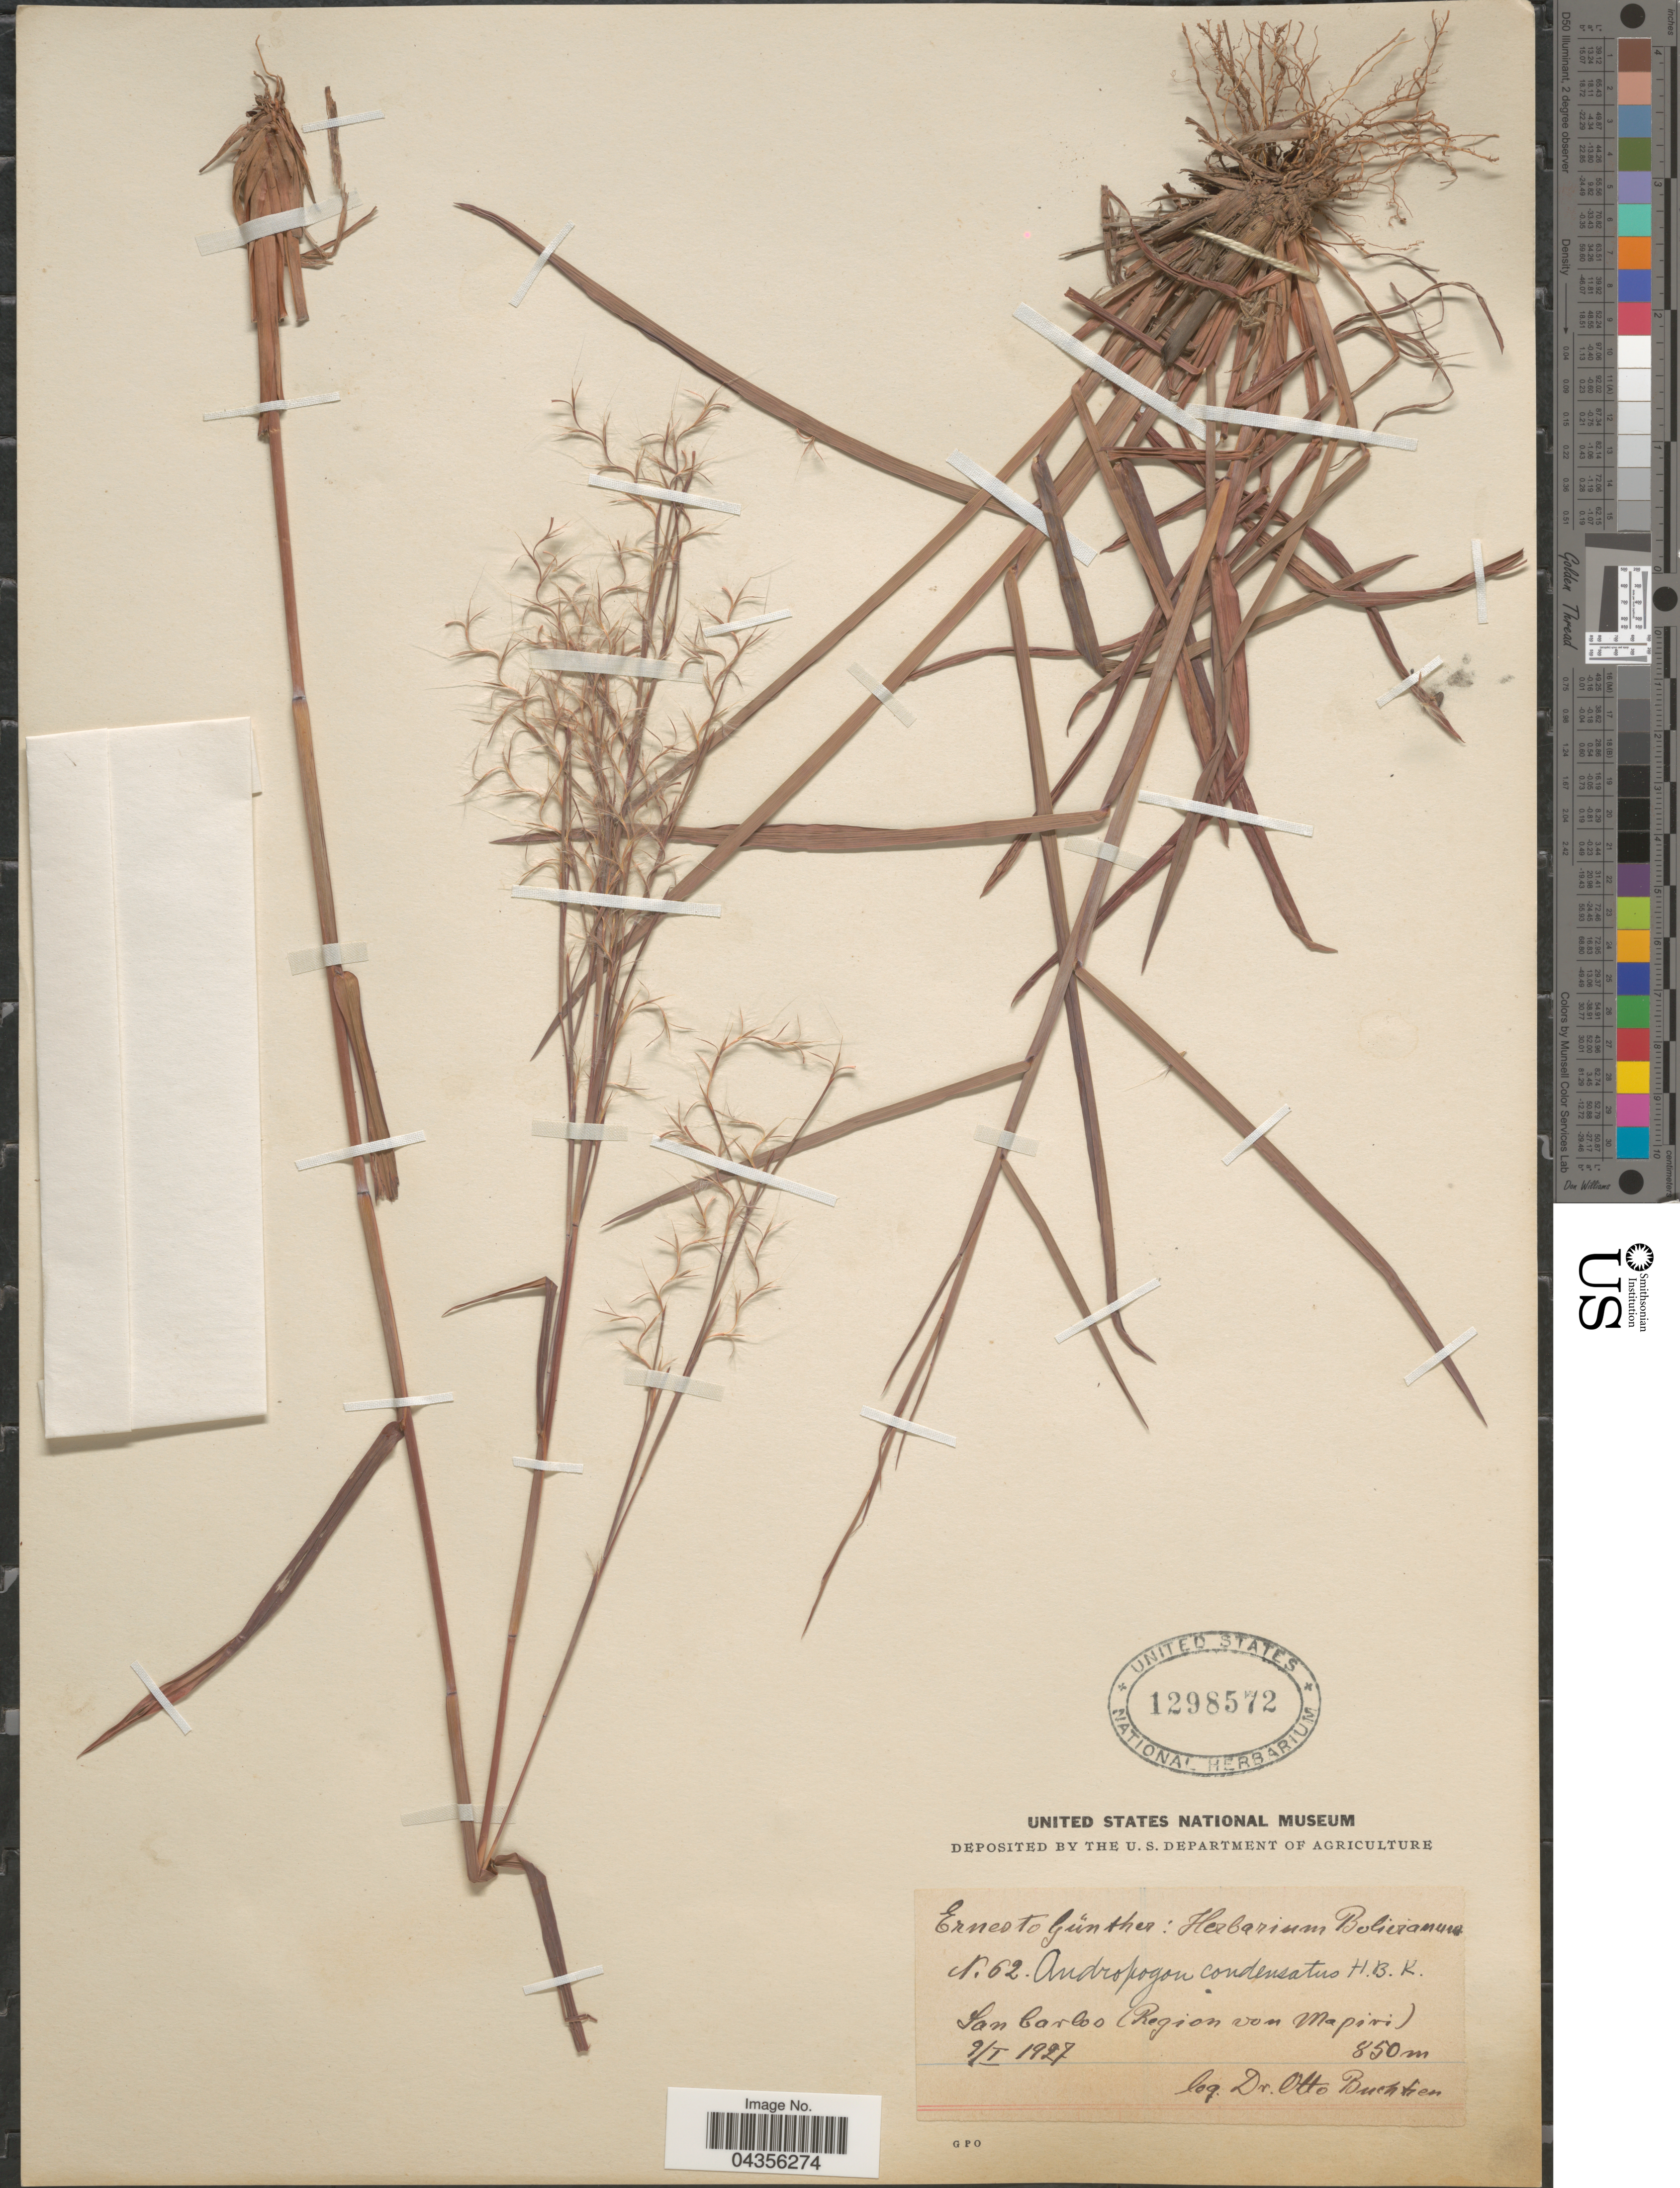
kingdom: Plantae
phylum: Tracheophyta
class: Liliopsida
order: Poales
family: Poaceae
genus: Schizachyrium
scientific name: Schizachyrium condensatum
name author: (Kunth) Nees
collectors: O. Buchtien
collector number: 62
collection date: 1927-01-09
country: Bolivia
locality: San Carlos (Region von Mapiri).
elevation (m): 850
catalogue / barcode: US 1298572